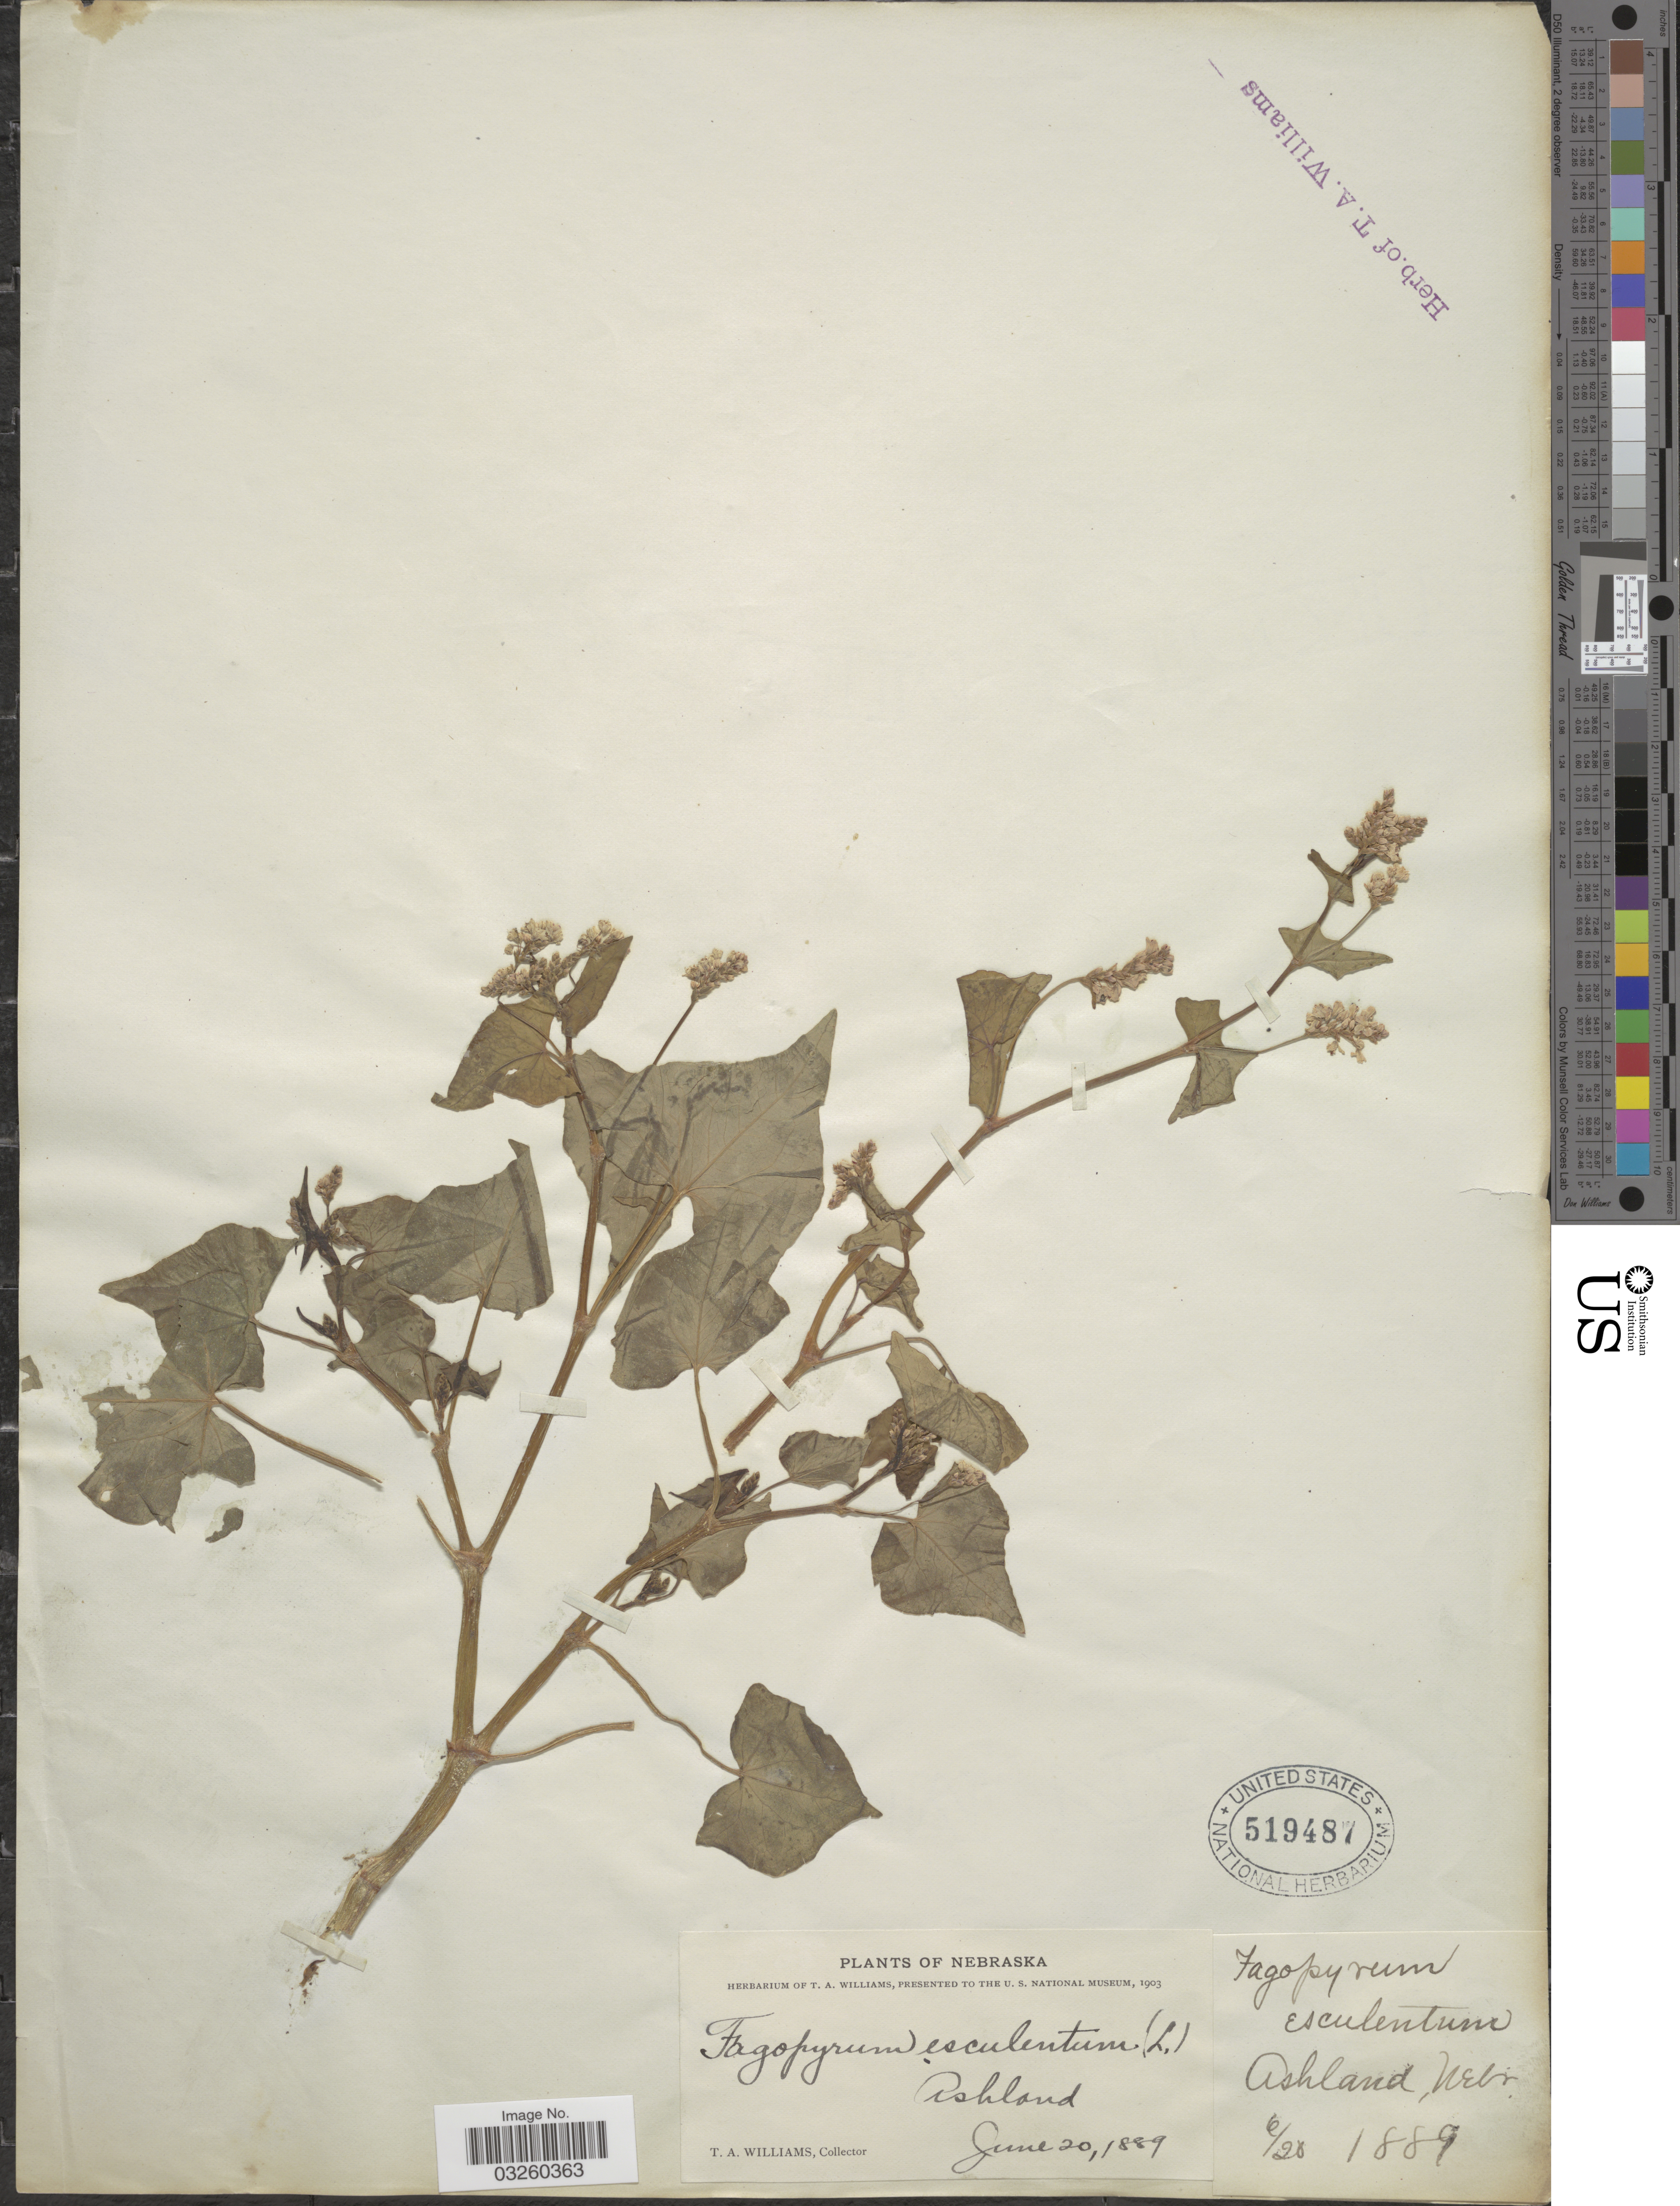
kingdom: Plantae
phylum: Tracheophyta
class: Magnoliopsida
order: Caryophyllales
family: Polygonaceae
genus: Fagopyrum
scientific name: Fagopyrum esculentum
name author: Moench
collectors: T. Williams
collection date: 1889-06-20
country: United States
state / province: Nebraska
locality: Ashland.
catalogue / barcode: US 519487